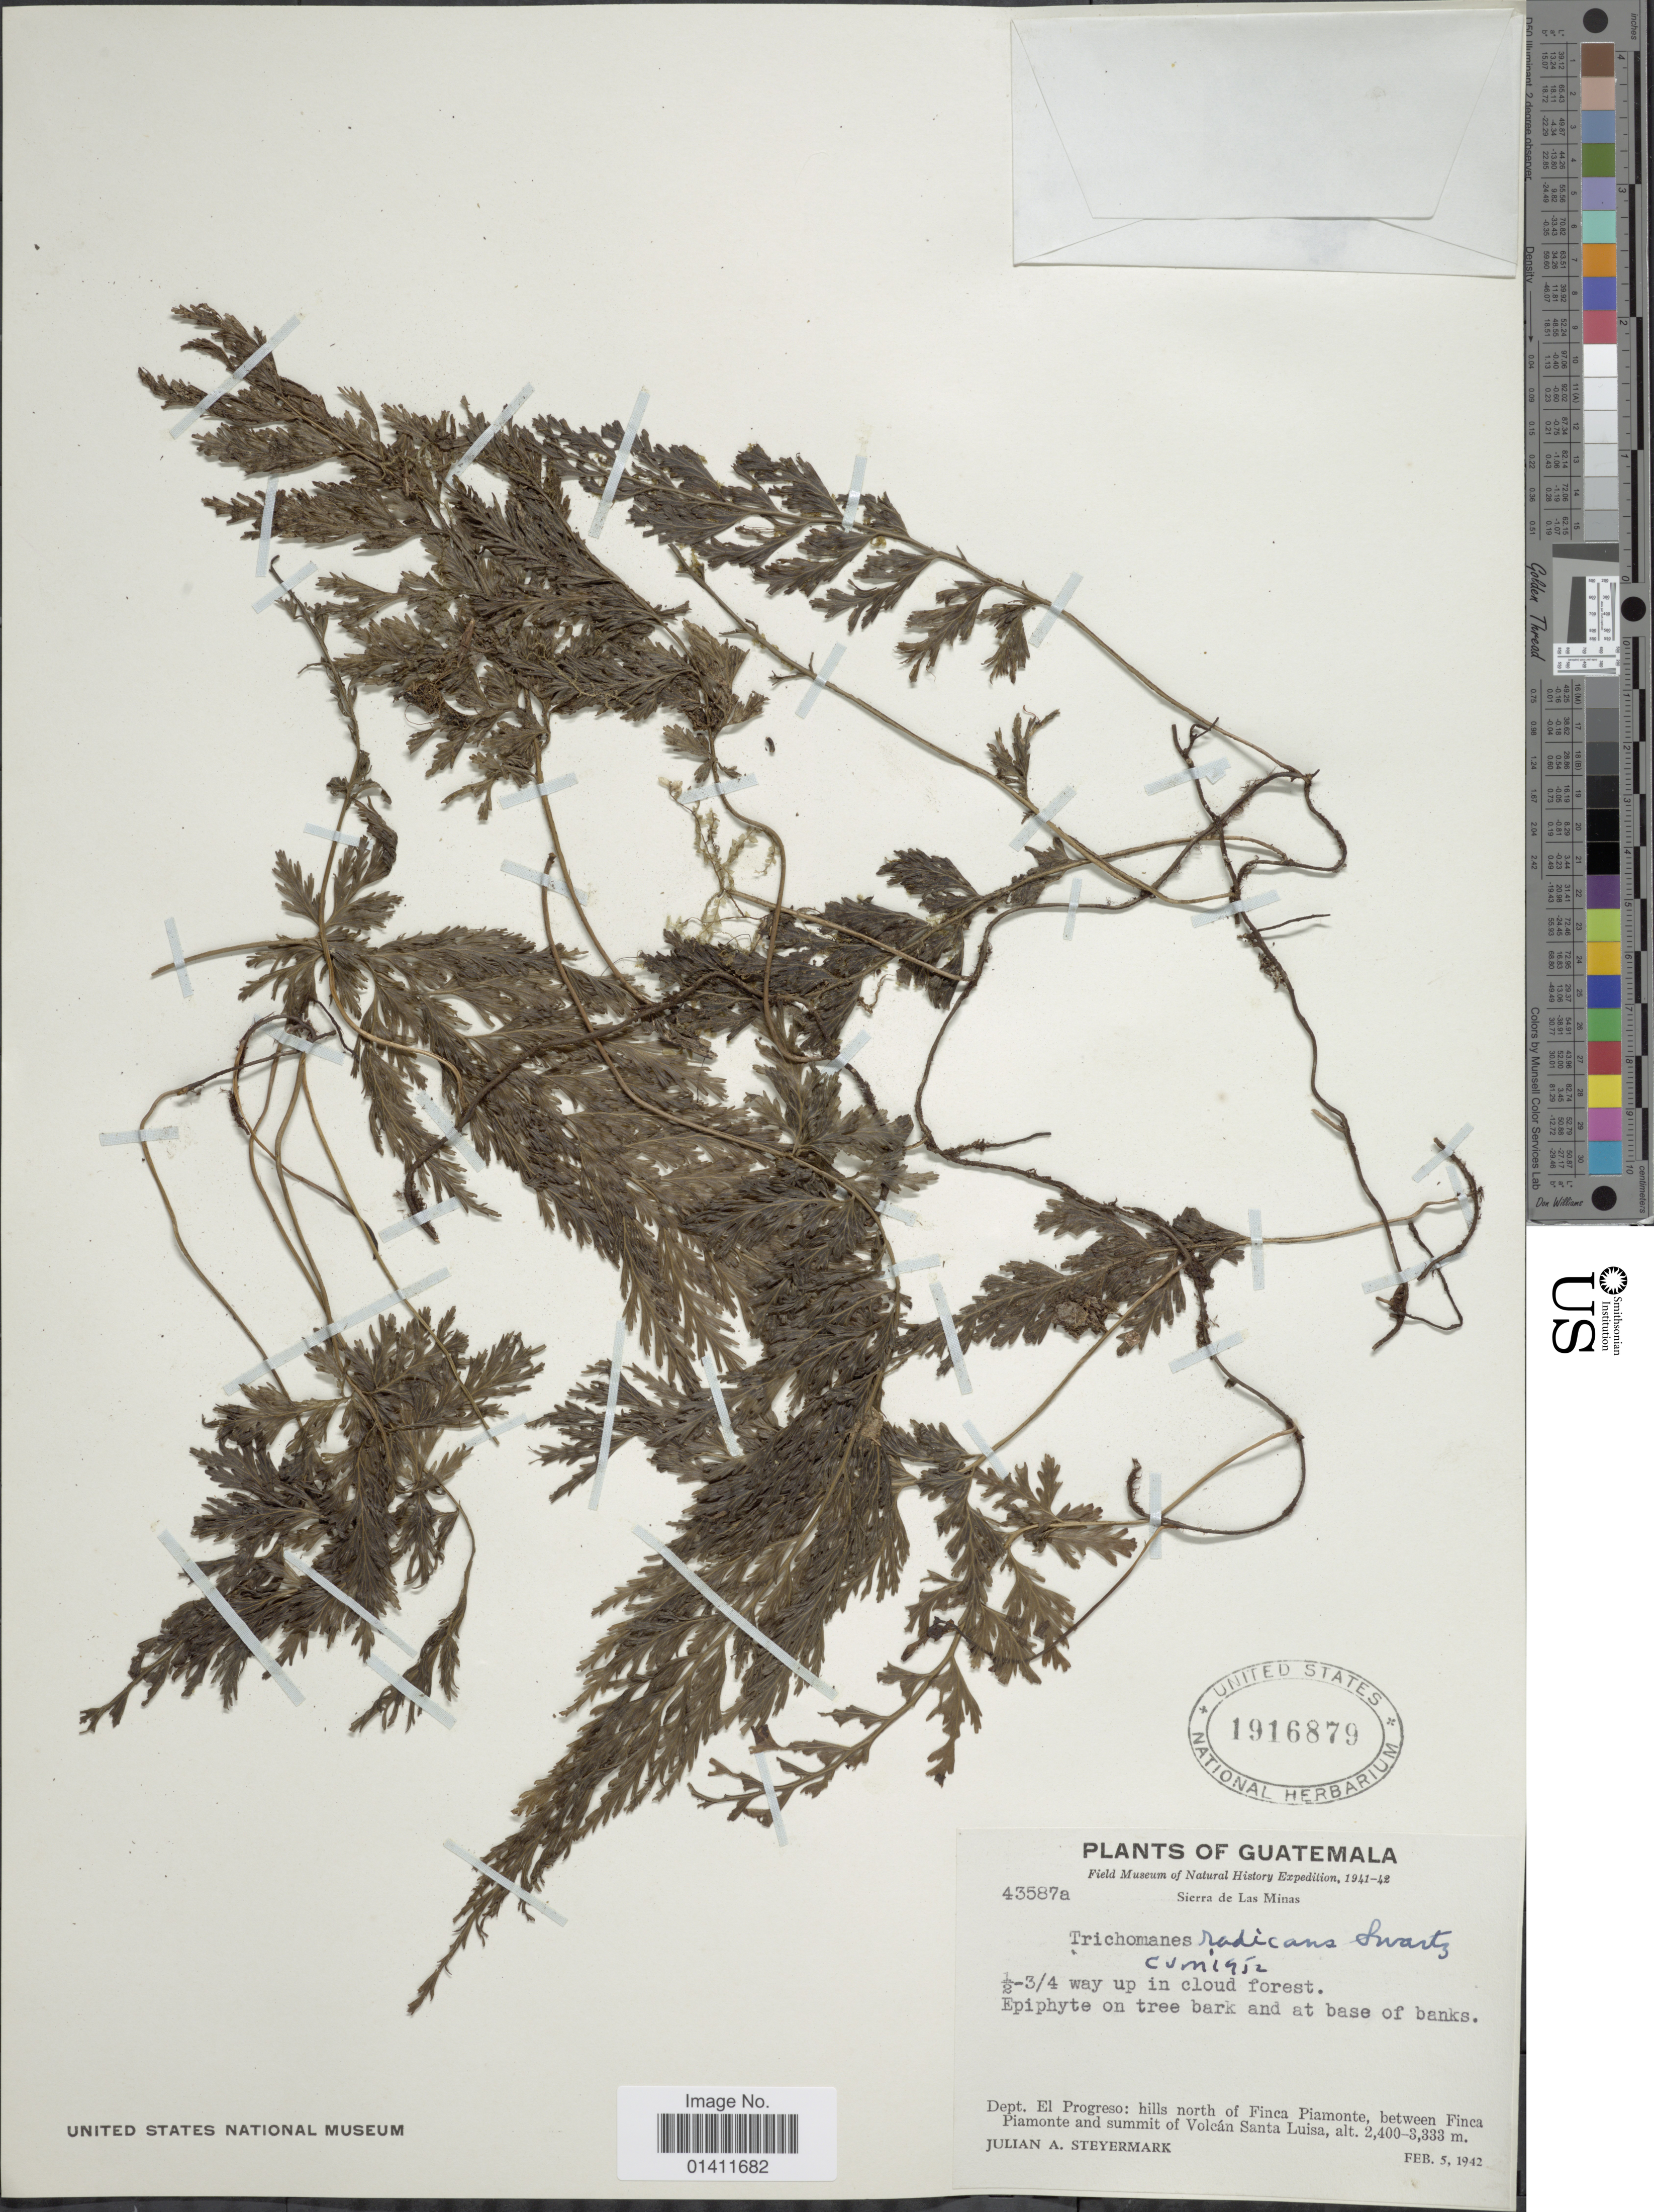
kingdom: Plantae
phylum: Tracheophyta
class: Polypodiopsida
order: Hymenophyllales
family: Hymenophyllaceae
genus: Vandenboschia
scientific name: Vandenboschia radicans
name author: (Sw.) Copel.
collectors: J. Steyermark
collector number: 43587a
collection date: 1942-02-05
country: Guatemala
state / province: El Progreso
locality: Dept. El Progreso: hills north of Finca Piamote, between Finca Piamote and summit of Volcan Santa Luisa.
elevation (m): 2400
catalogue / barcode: US 1916879